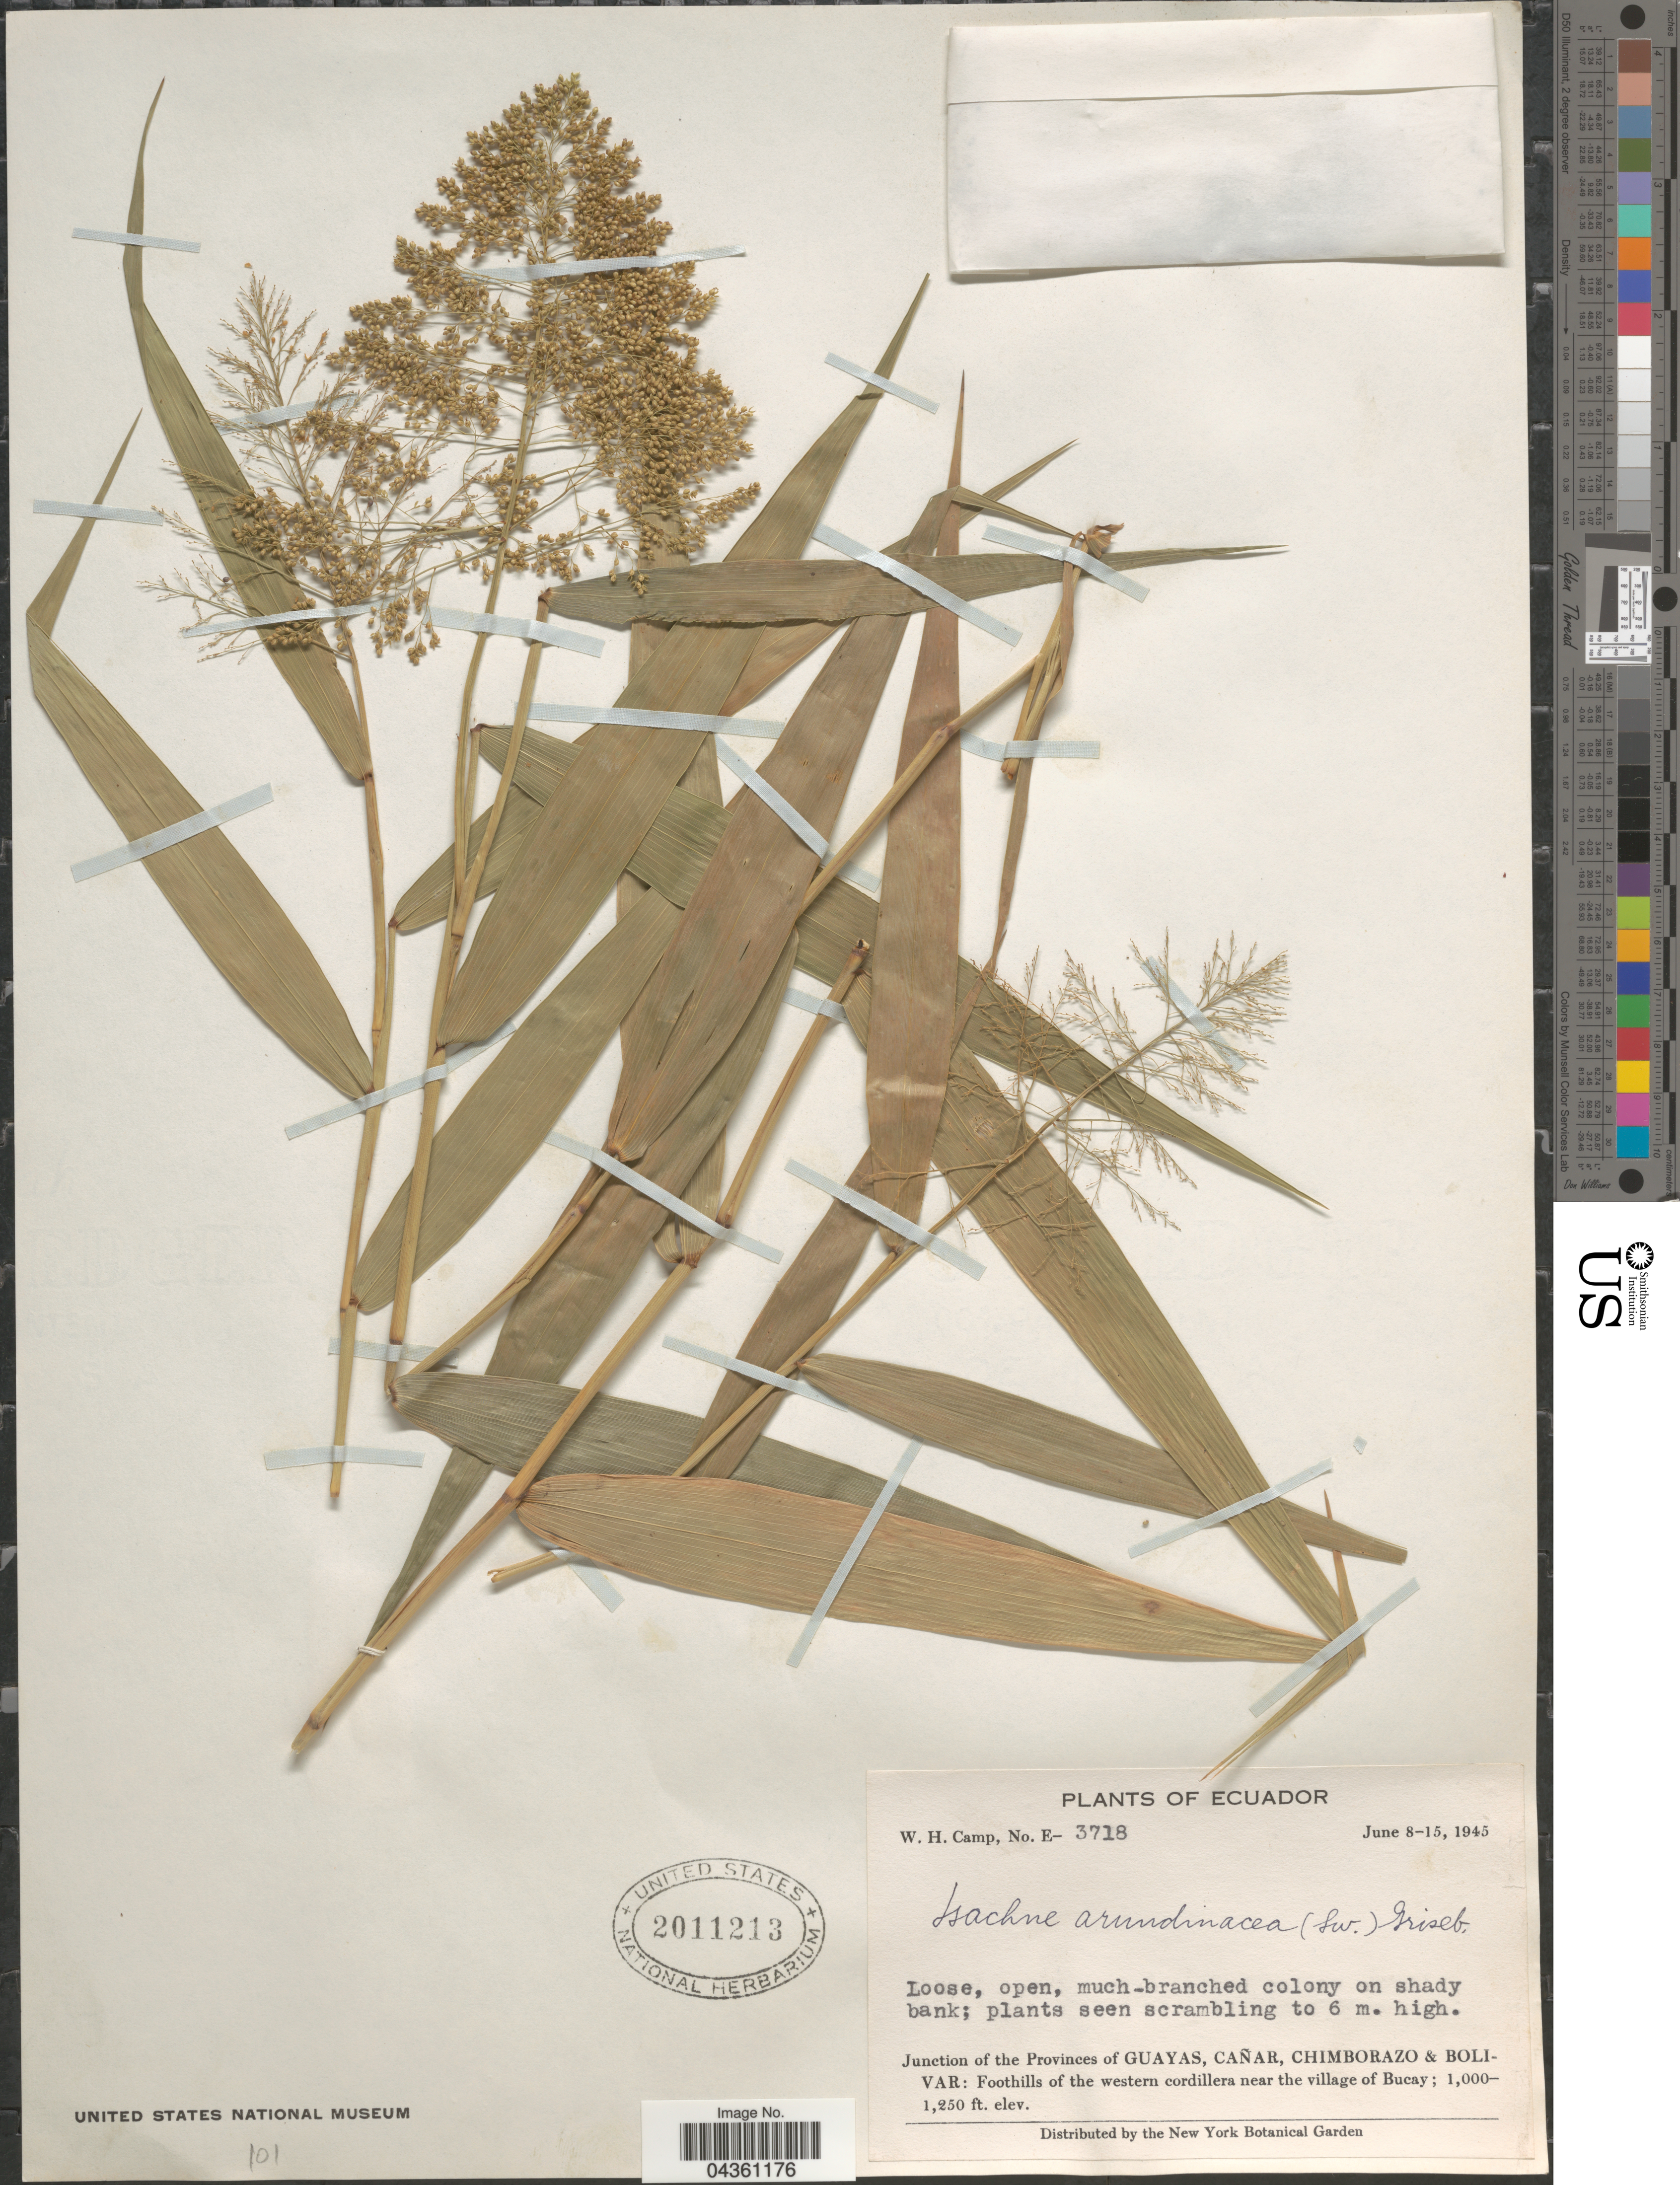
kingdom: Plantae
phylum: Tracheophyta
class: Liliopsida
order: Poales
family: Poaceae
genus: Isachne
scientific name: Isachne arundinacea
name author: (Sw.) Griseb.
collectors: W. H. Camp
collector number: E-3718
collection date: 1945-06-08/1945-06-15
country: Ecuador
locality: Junction of the Provinces of Guayas, Cañar, Chimborazo & Bolivar: Foothills of the western cordillera near the village of Bucay.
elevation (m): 305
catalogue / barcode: US 2011213